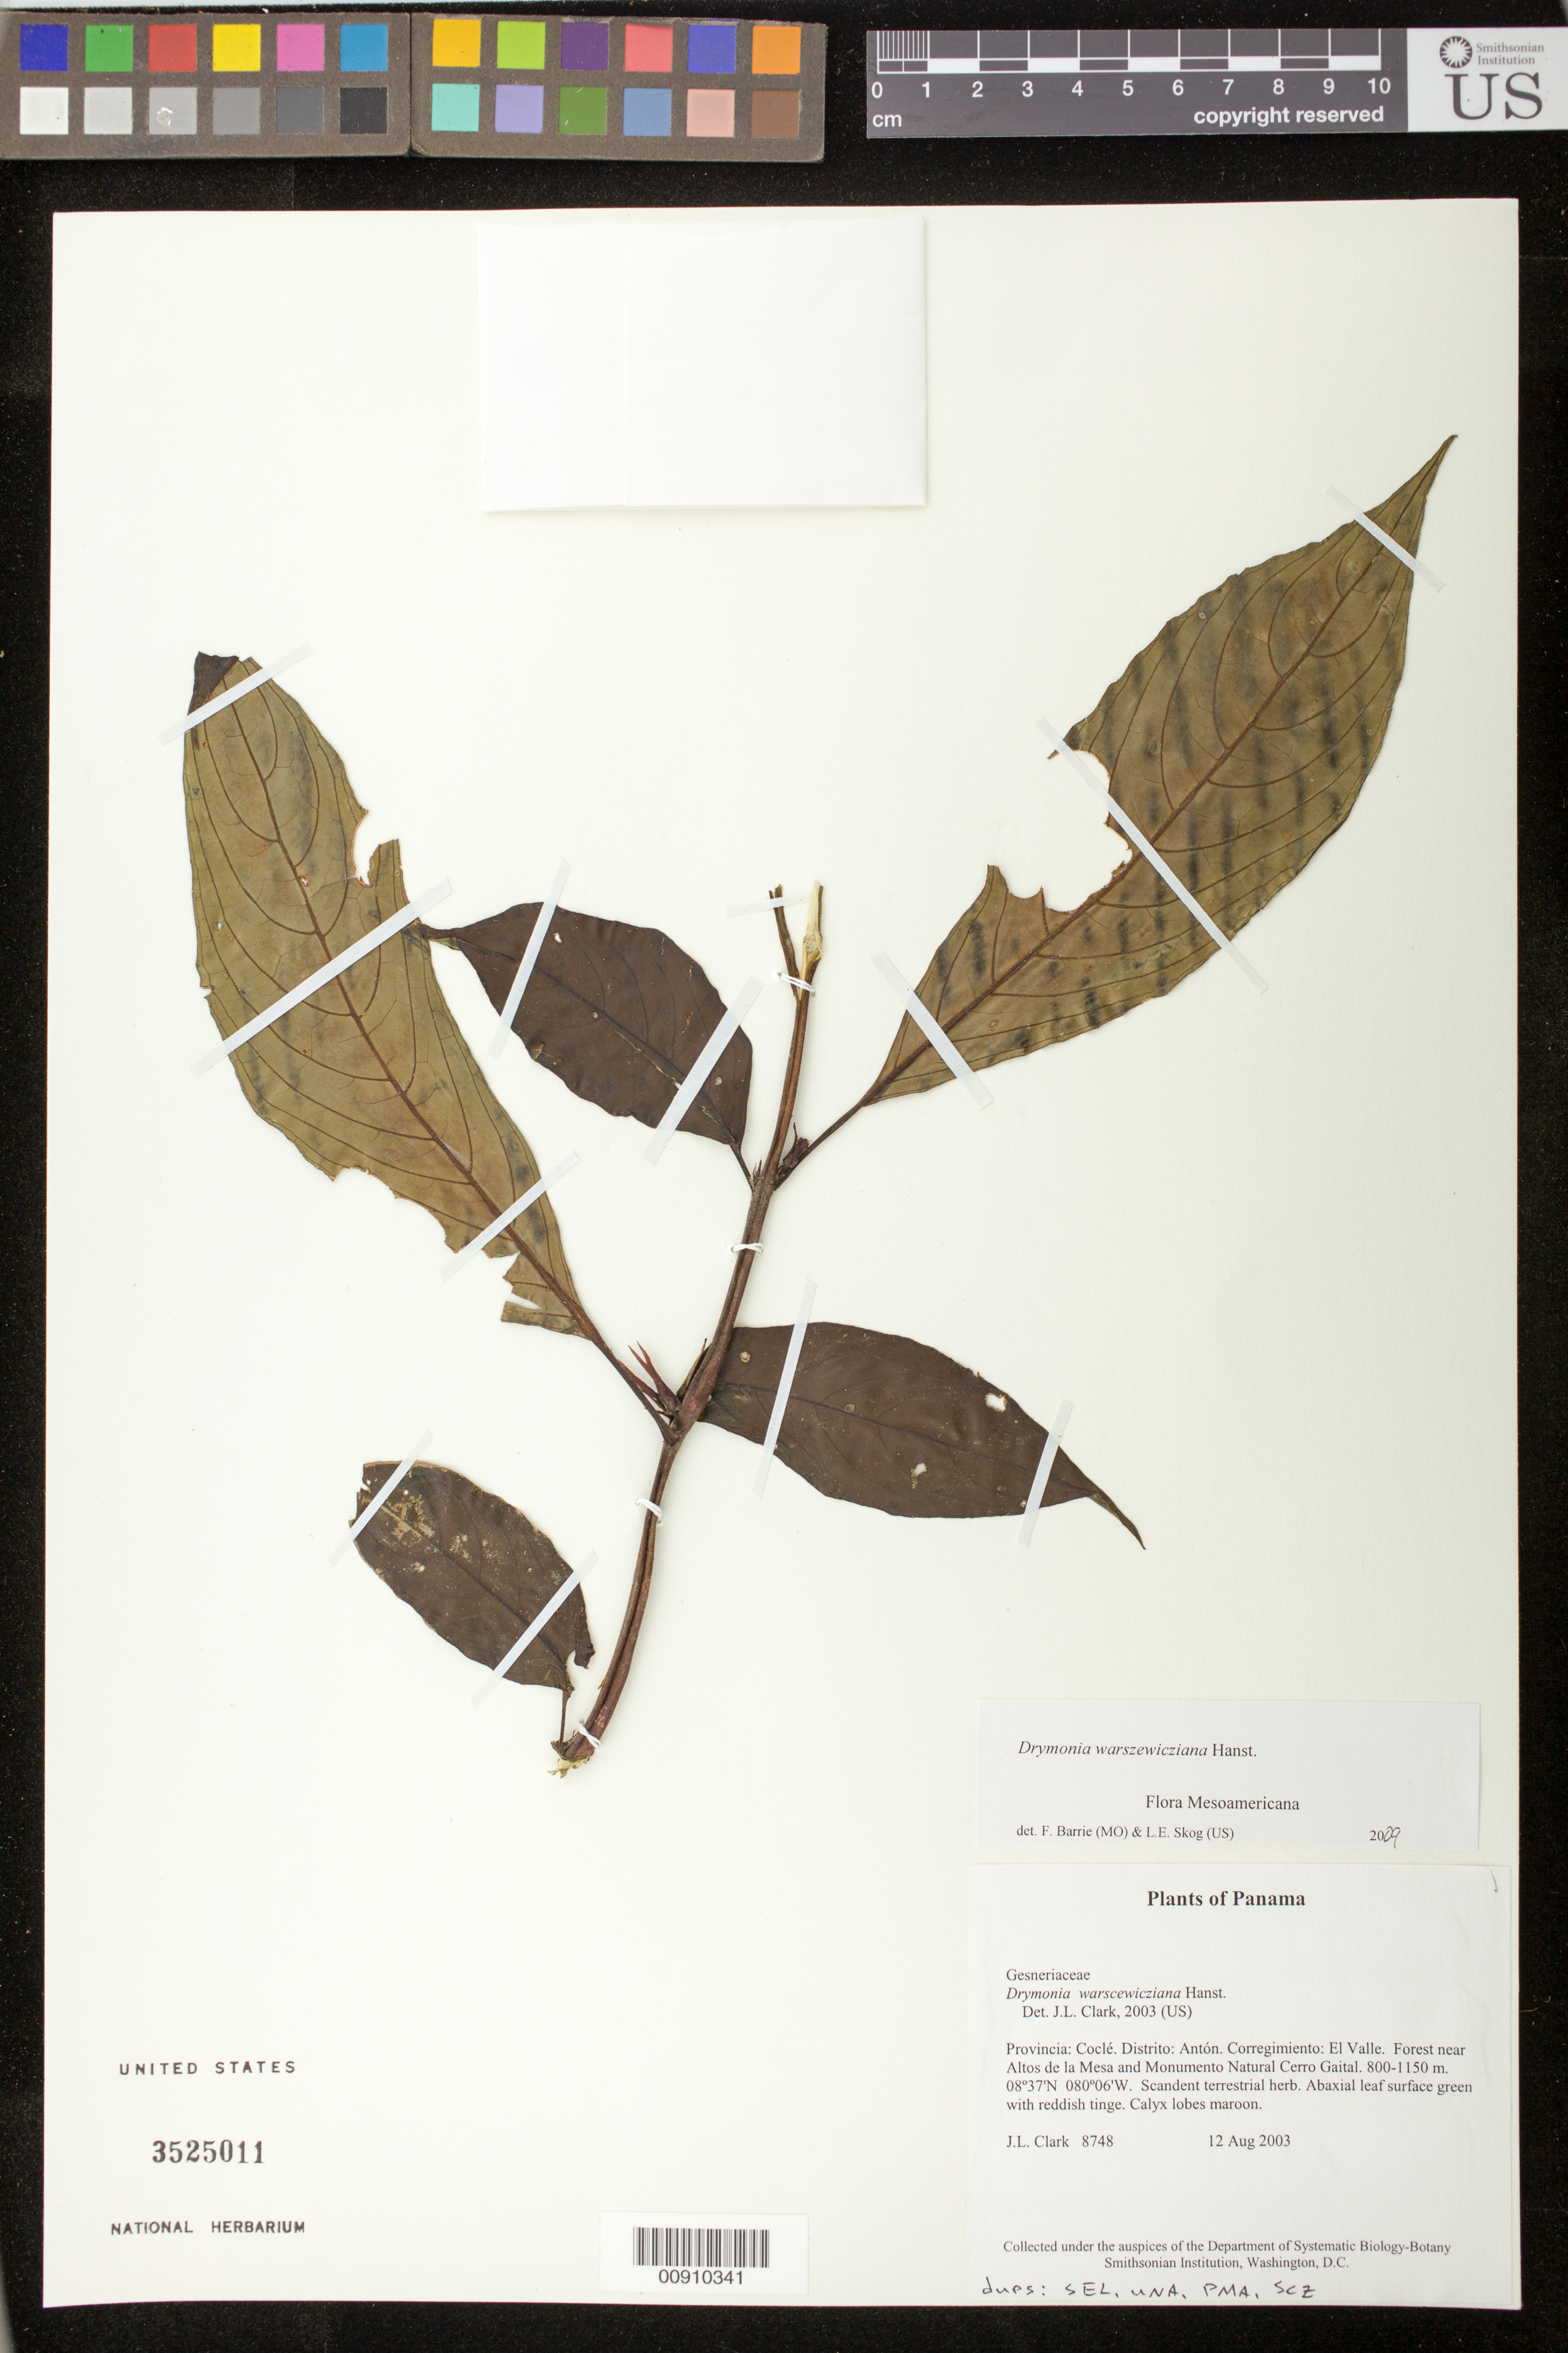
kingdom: Plantae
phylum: Tracheophyta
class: Magnoliopsida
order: Lamiales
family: Gesneriaceae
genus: Drymonia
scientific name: Drymonia warszewicziana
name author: Hanst.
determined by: Clark, J. L., (SEL), The Marie Selby Botanical Garden (UNITED STATES)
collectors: J. L. Clark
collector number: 8748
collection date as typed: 12 Aug 2003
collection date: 2003-08-12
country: Panama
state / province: Coclé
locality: Antón. Corregimiento: El Valle. Forest near Altos de la Mesa and Monumento Natural Cerro Gaital.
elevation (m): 800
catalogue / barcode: US 3525011